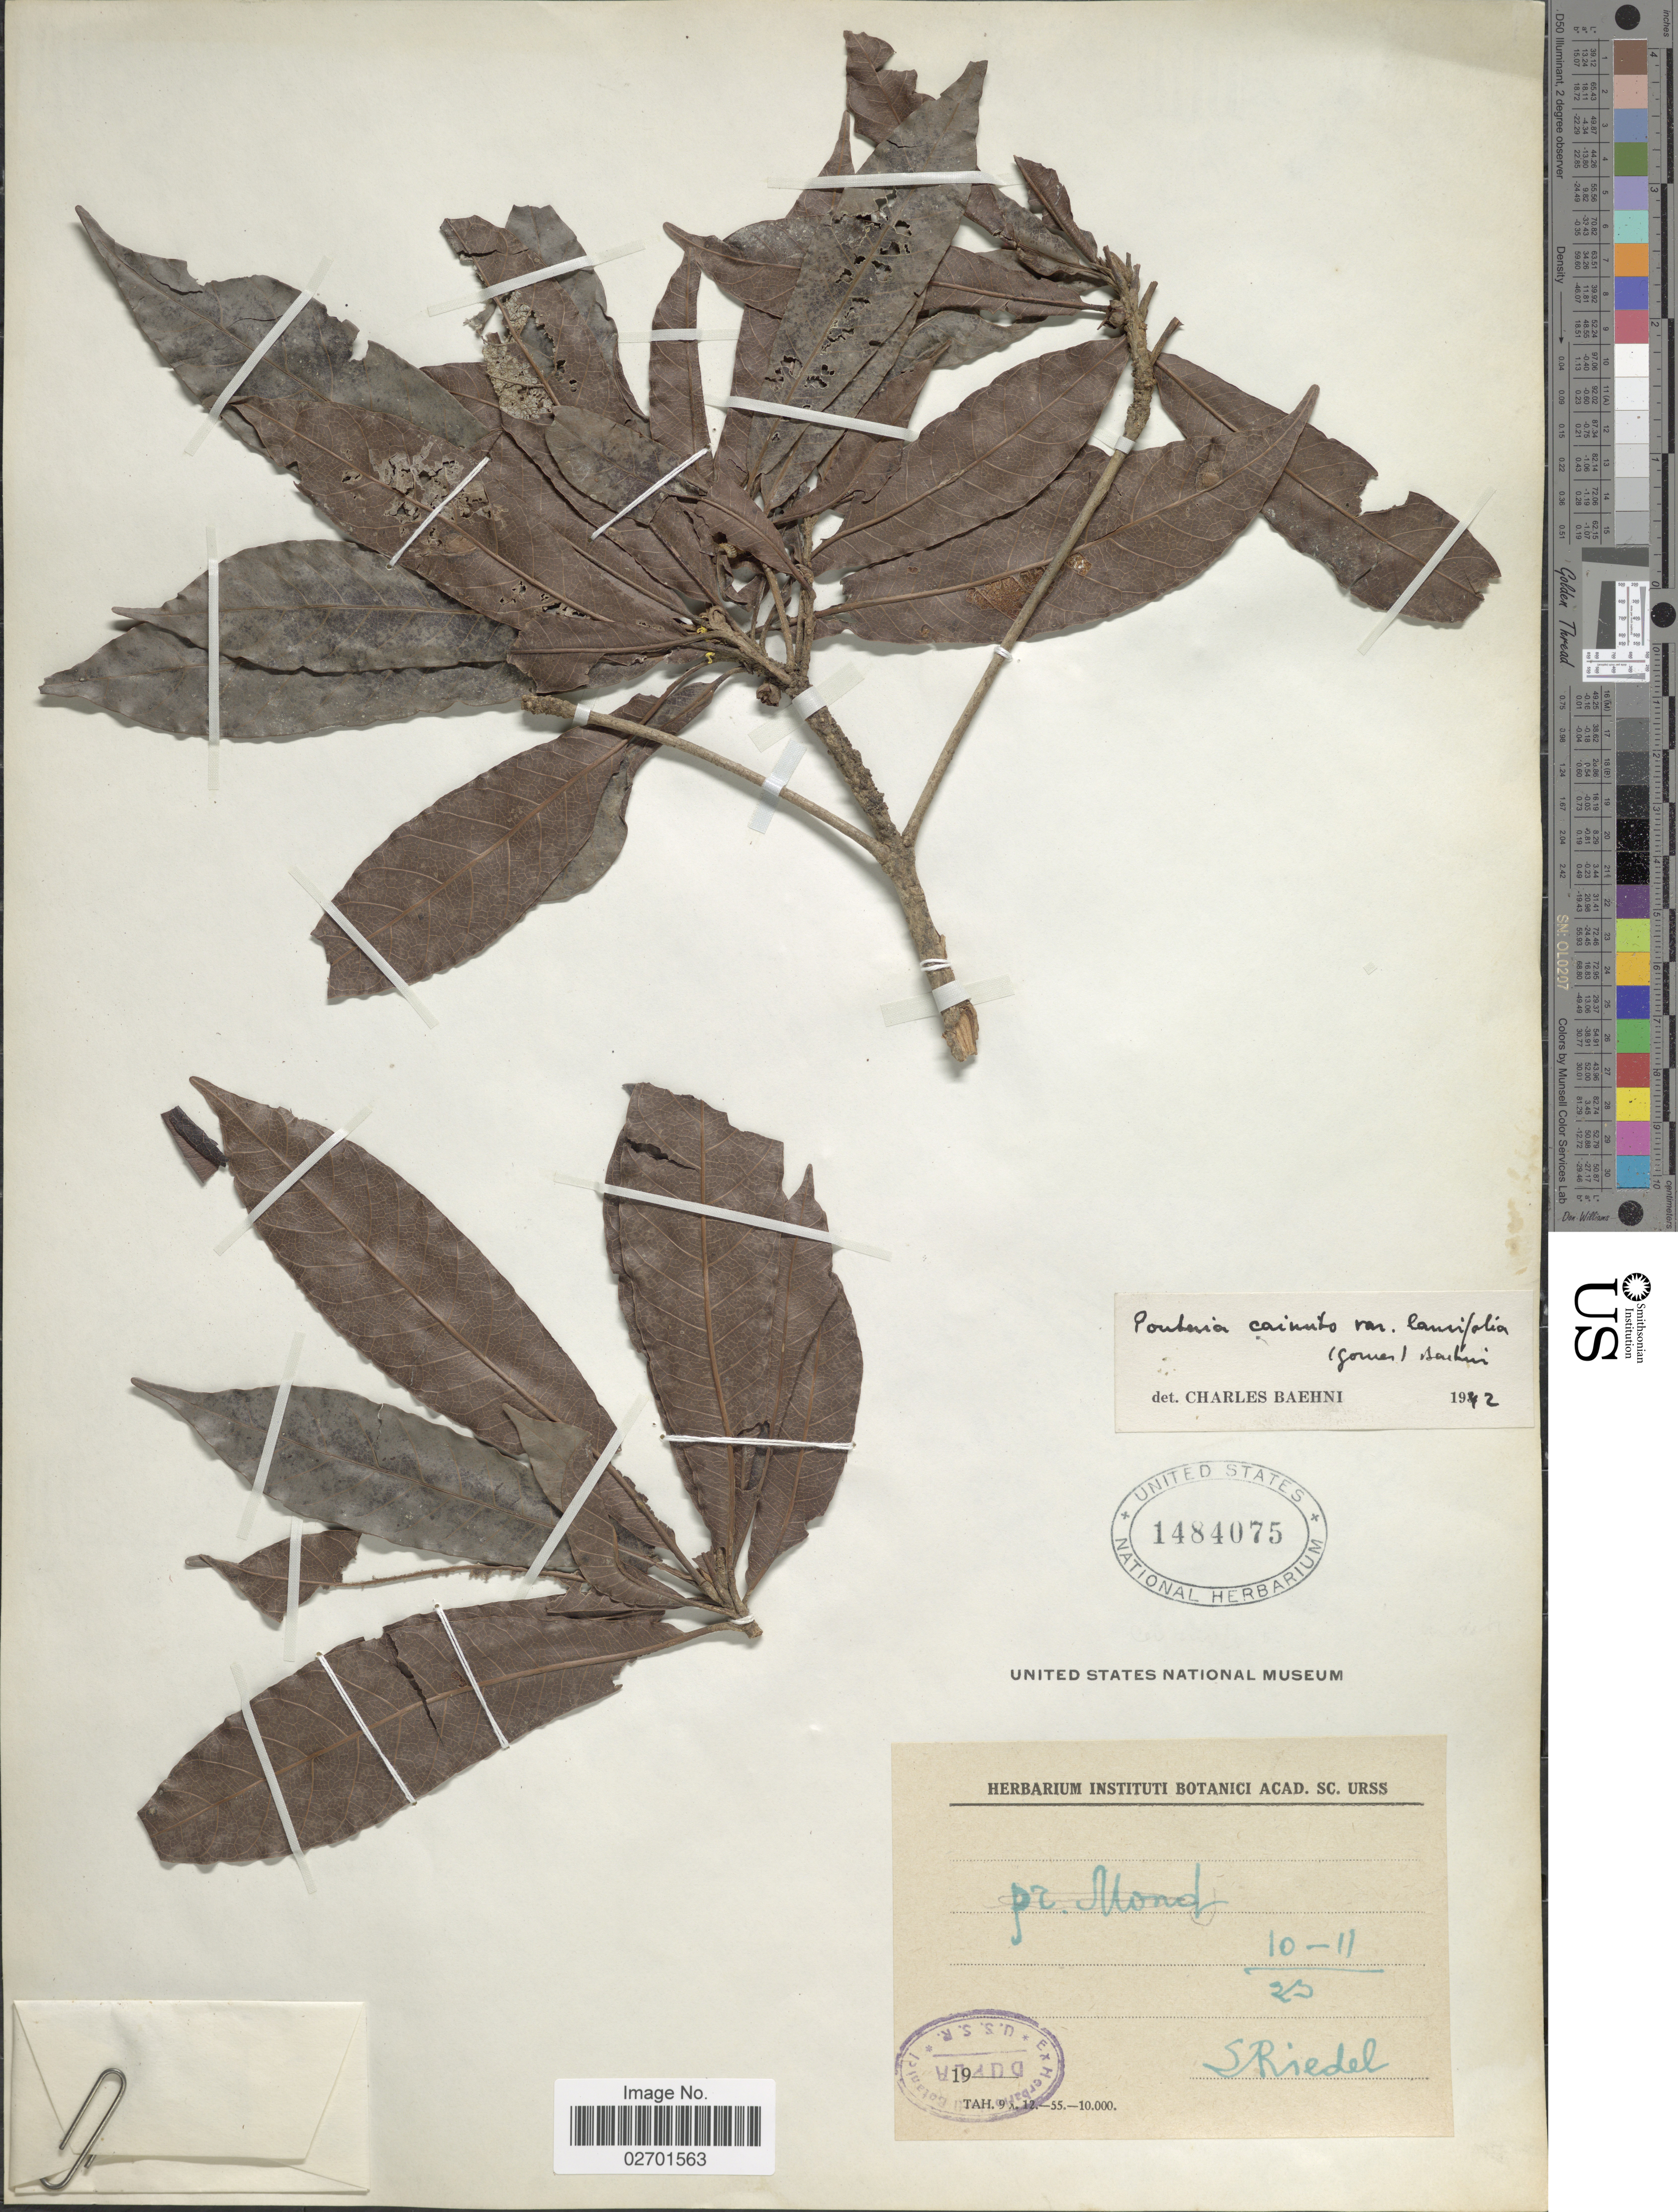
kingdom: Plantae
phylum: Tracheophyta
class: Magnoliopsida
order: Ericales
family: Sapotaceae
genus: Pouteria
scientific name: Pouteria caimito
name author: (Ruiz & Pav.) Radlk.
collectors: L. Riedel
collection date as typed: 10-11 / 23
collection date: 1823-10/1823-11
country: Brazil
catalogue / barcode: US 1484075